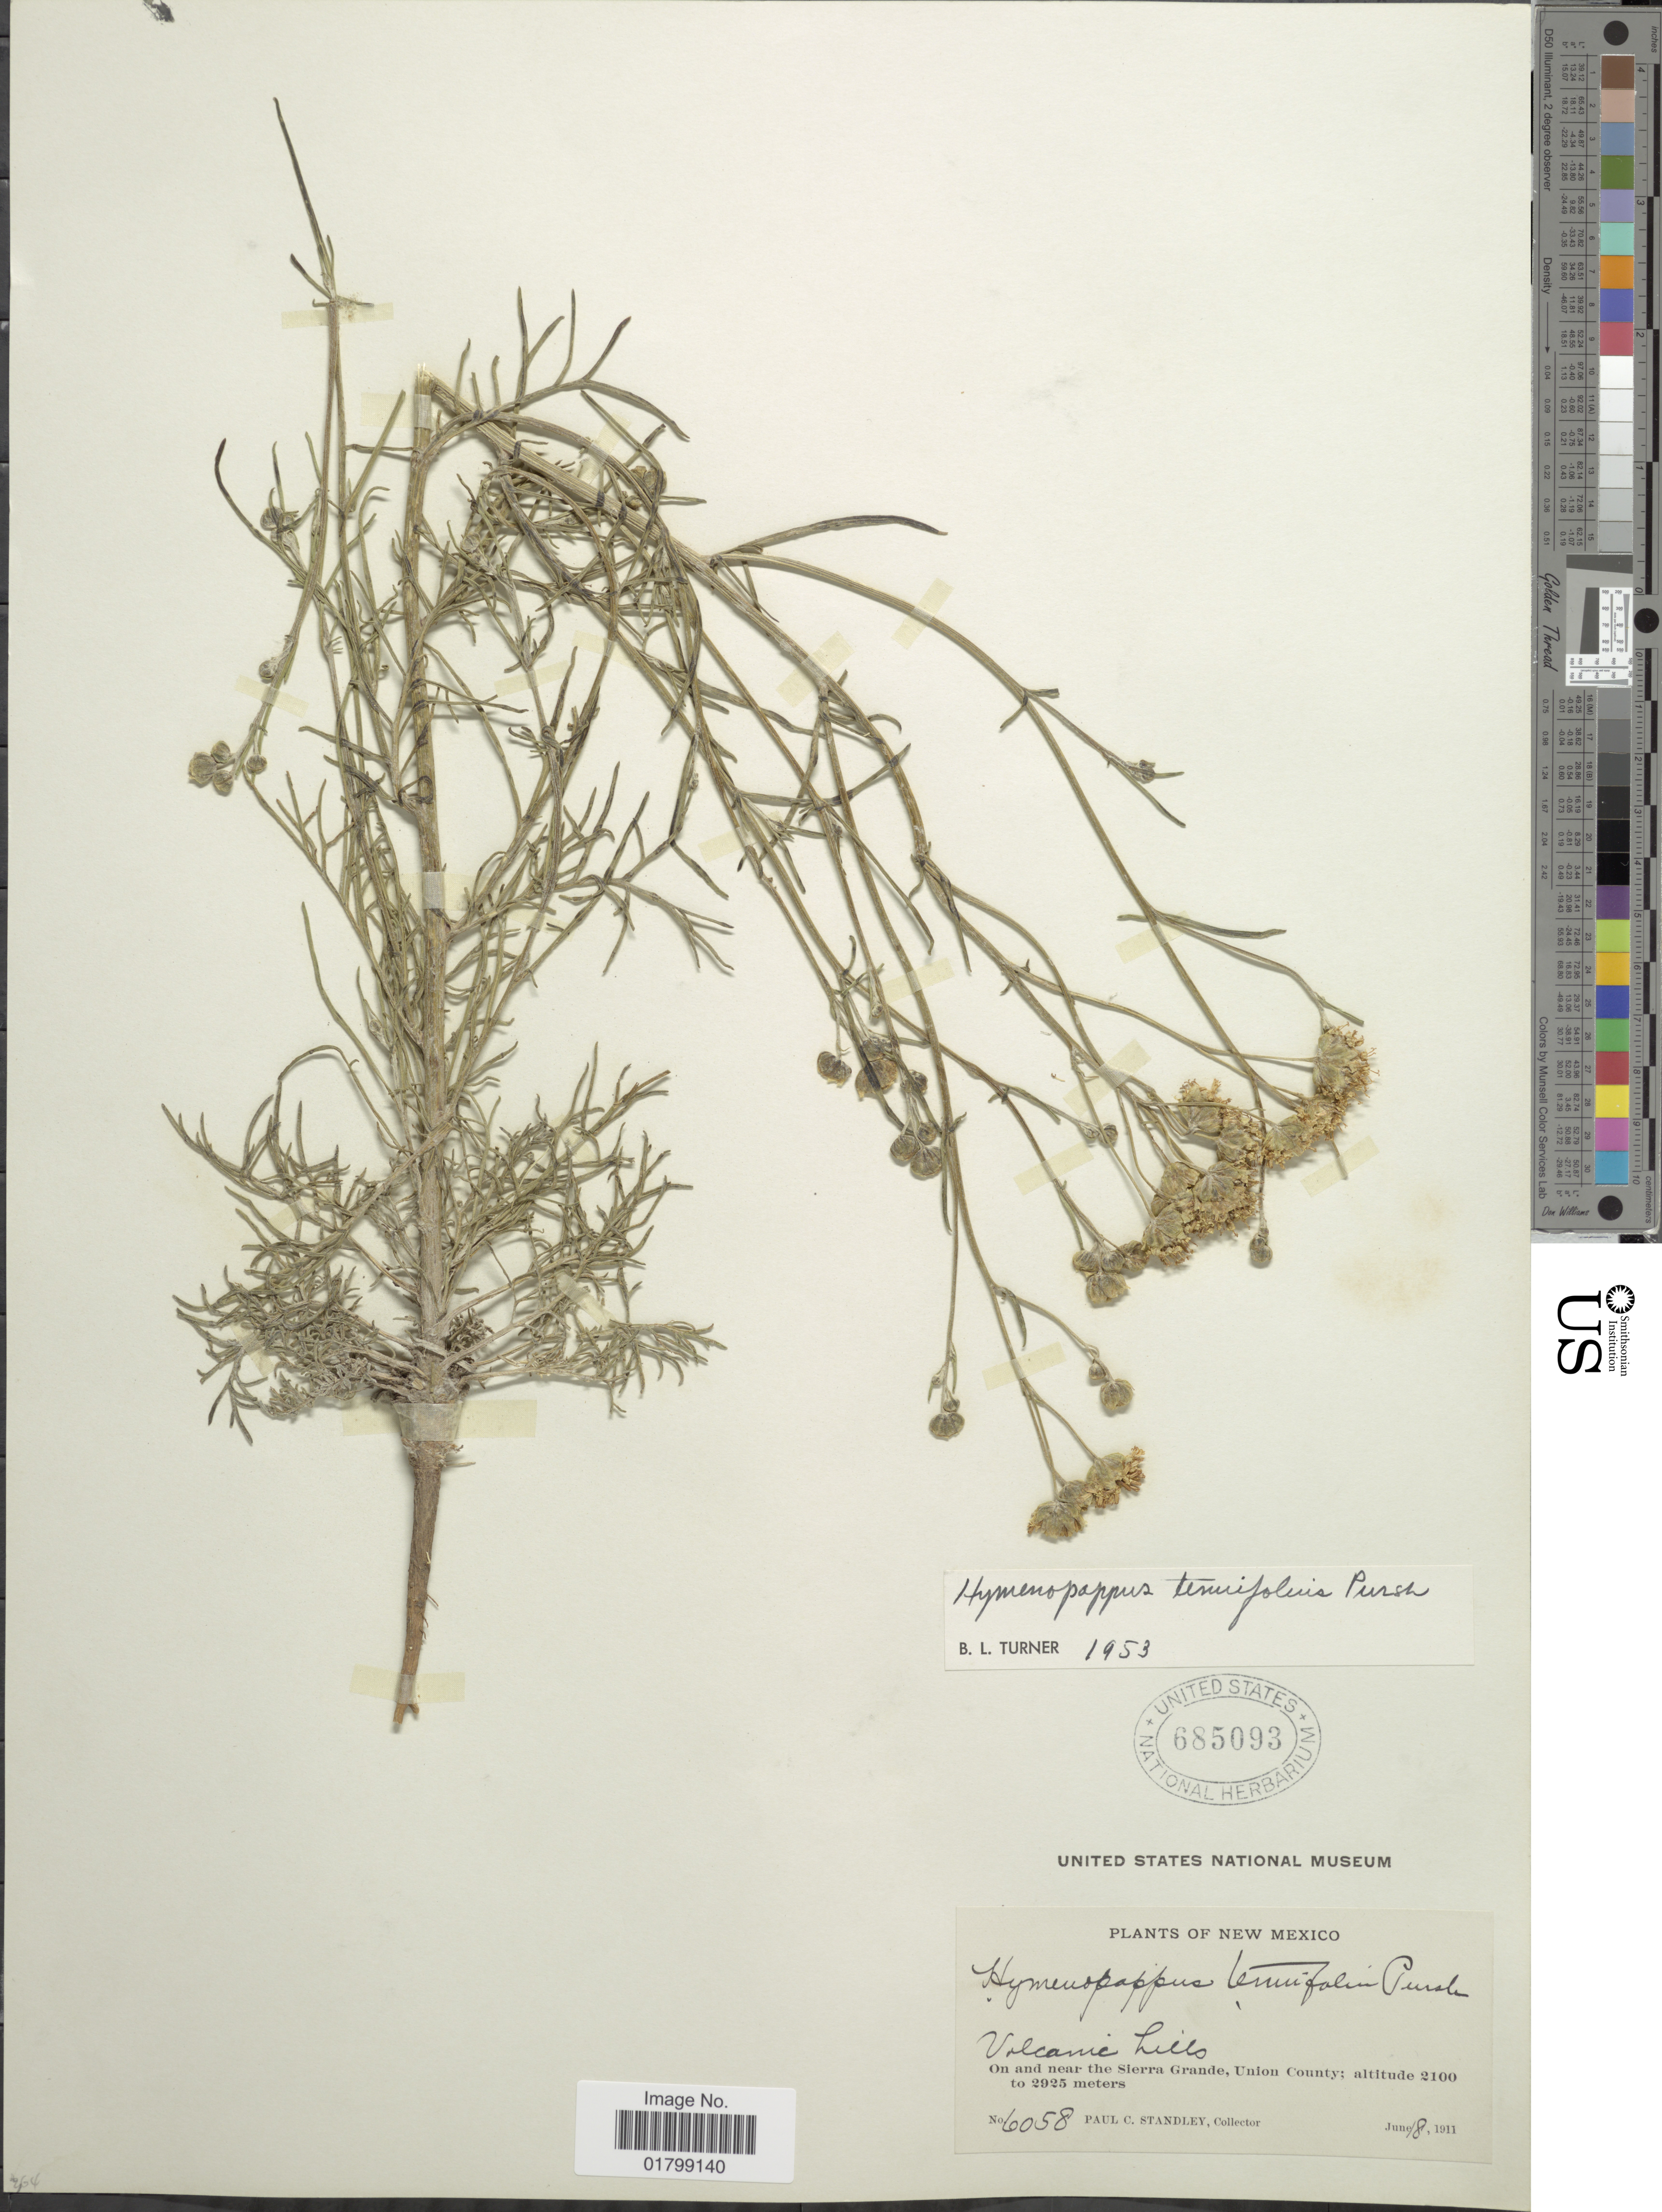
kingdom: Plantae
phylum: Tracheophyta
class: Magnoliopsida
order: Asterales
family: Asteraceae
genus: Hymenopappus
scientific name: Hymenopappus tenuifolius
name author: Pursh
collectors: P. C. Standley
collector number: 6058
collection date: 1911-06-18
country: United States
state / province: New Mexico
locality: On and near the Sierra Grande, Union County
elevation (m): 2100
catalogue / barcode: US 685093